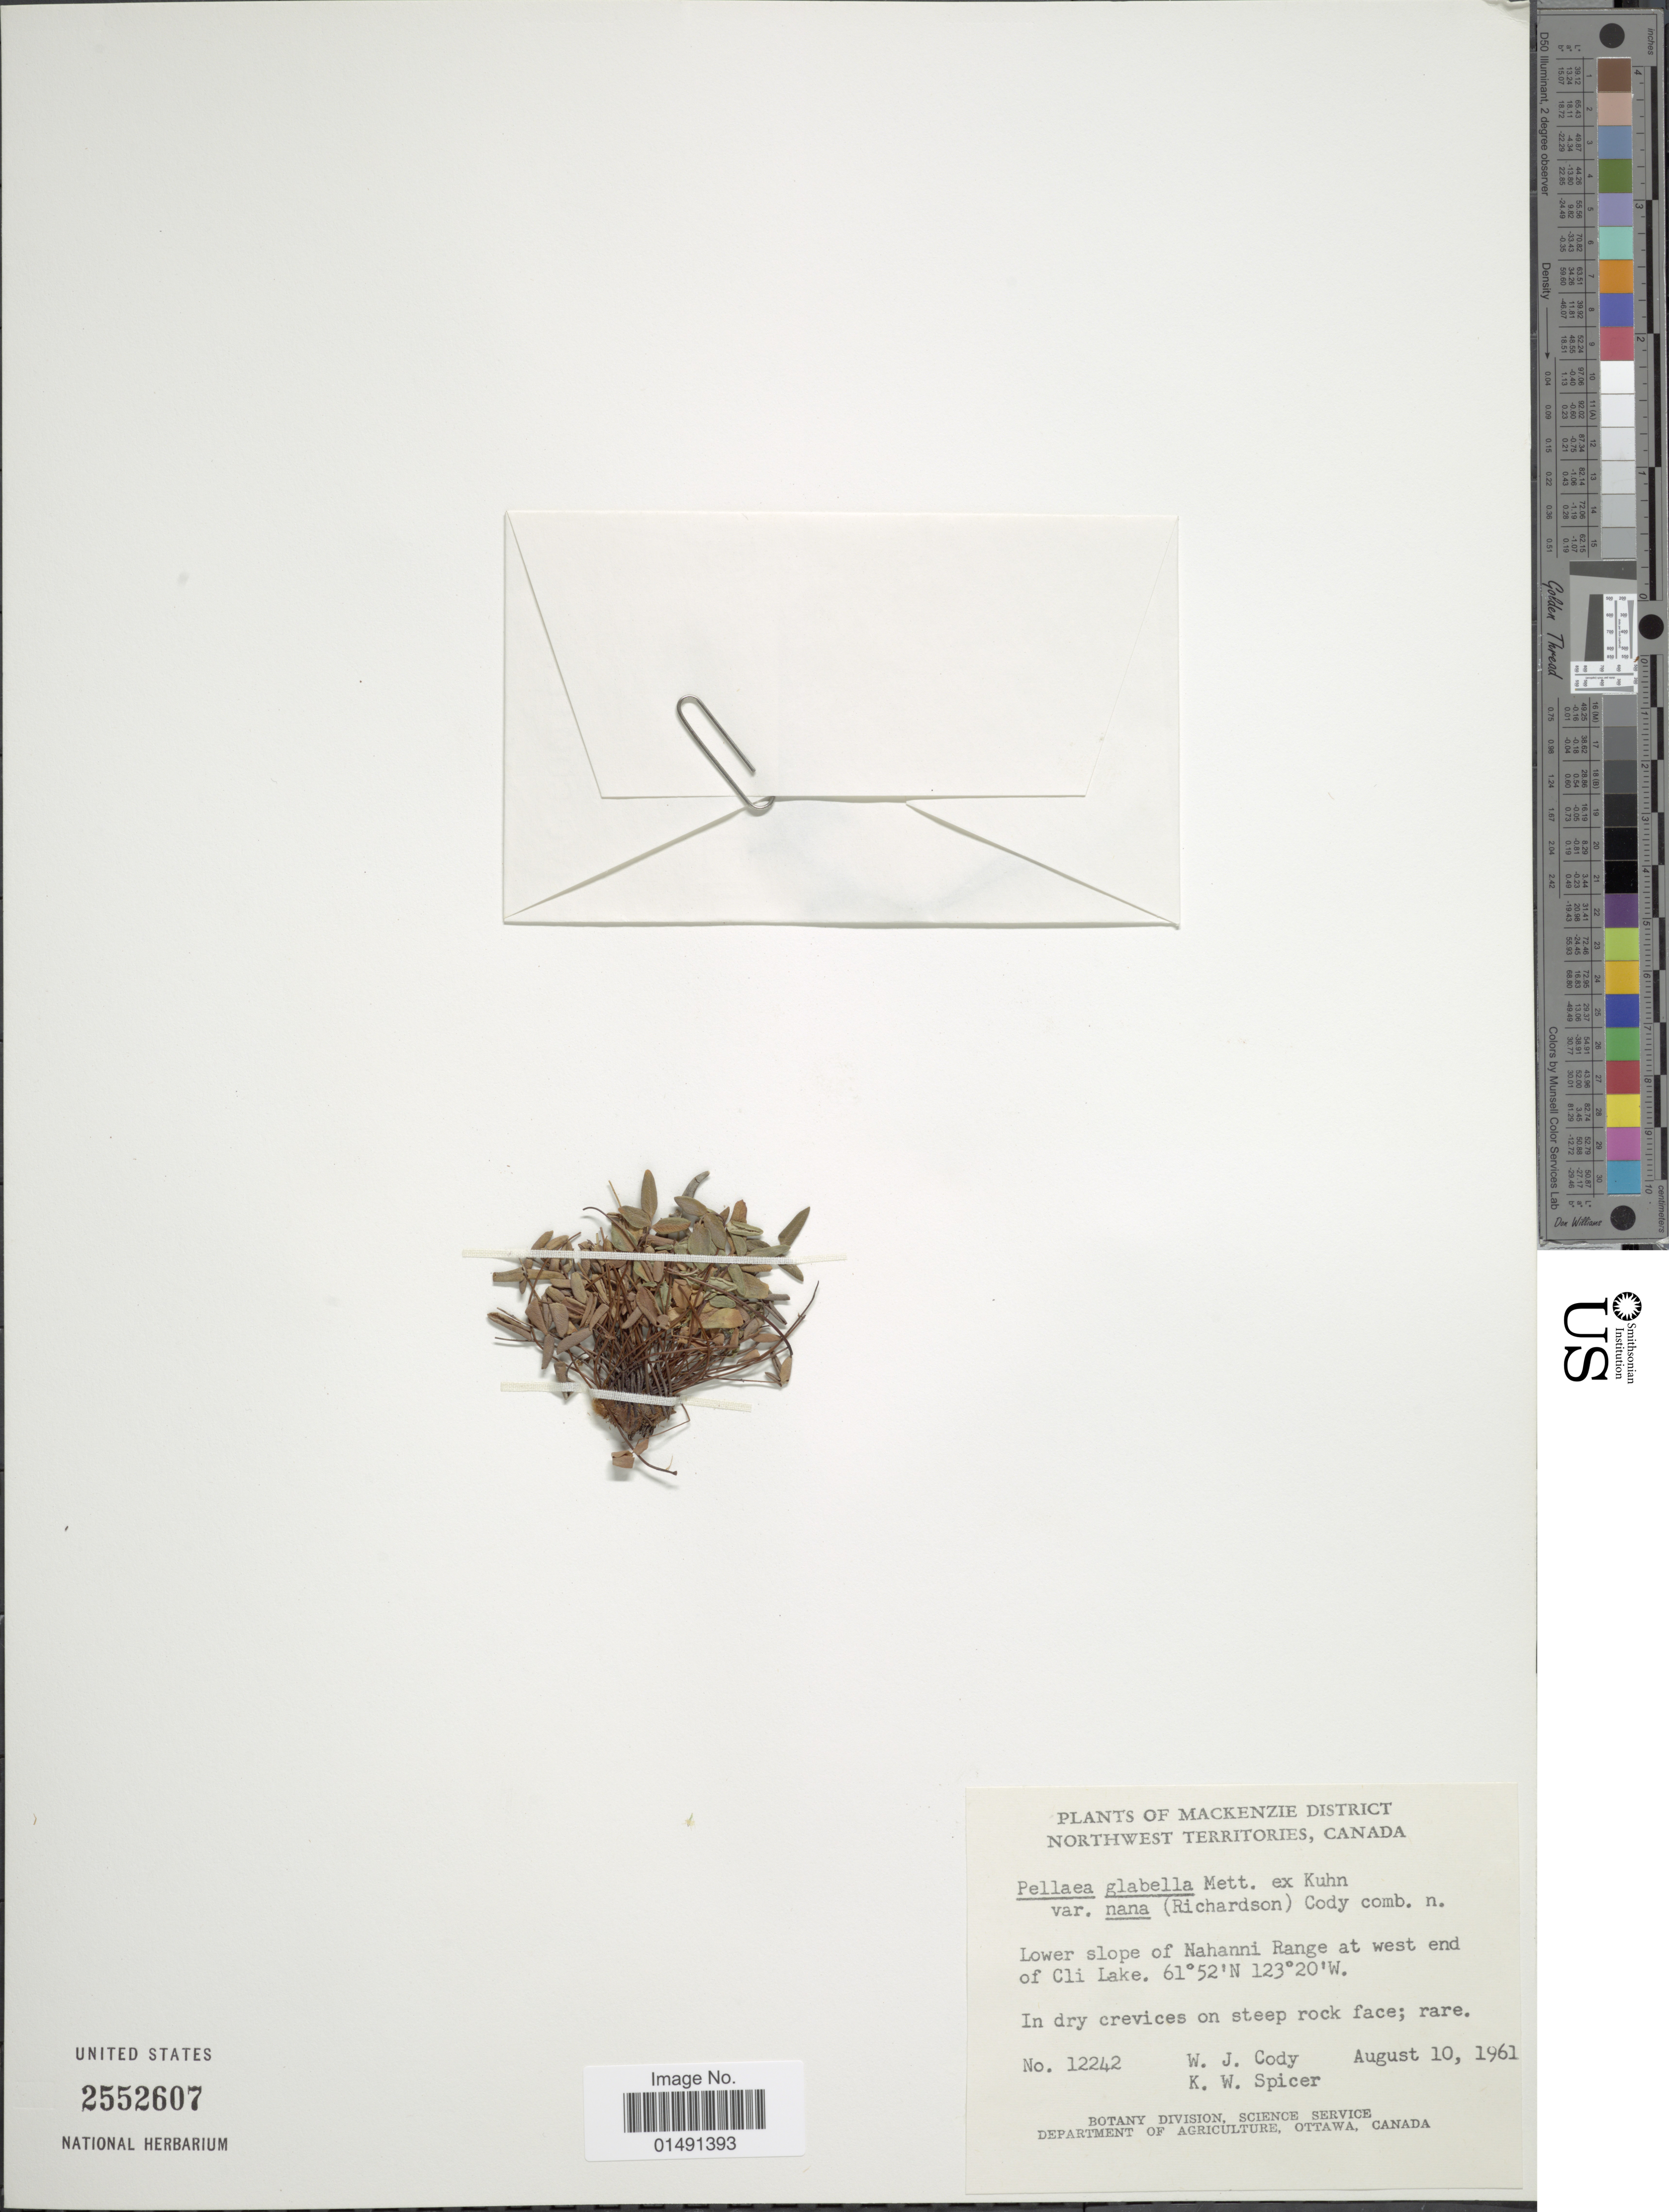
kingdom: Plantae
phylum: Tracheophyta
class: Polypodiopsida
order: Polypodiales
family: Pteridaceae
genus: Pellaea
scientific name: Pellaea glabella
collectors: W. Cody & K. Spicer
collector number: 12242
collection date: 1961-08-10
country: Canada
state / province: Northwest Territories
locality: Mackenzie District, Lower slope of Nahanni Range at west en of Cli Lake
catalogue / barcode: US 2552607